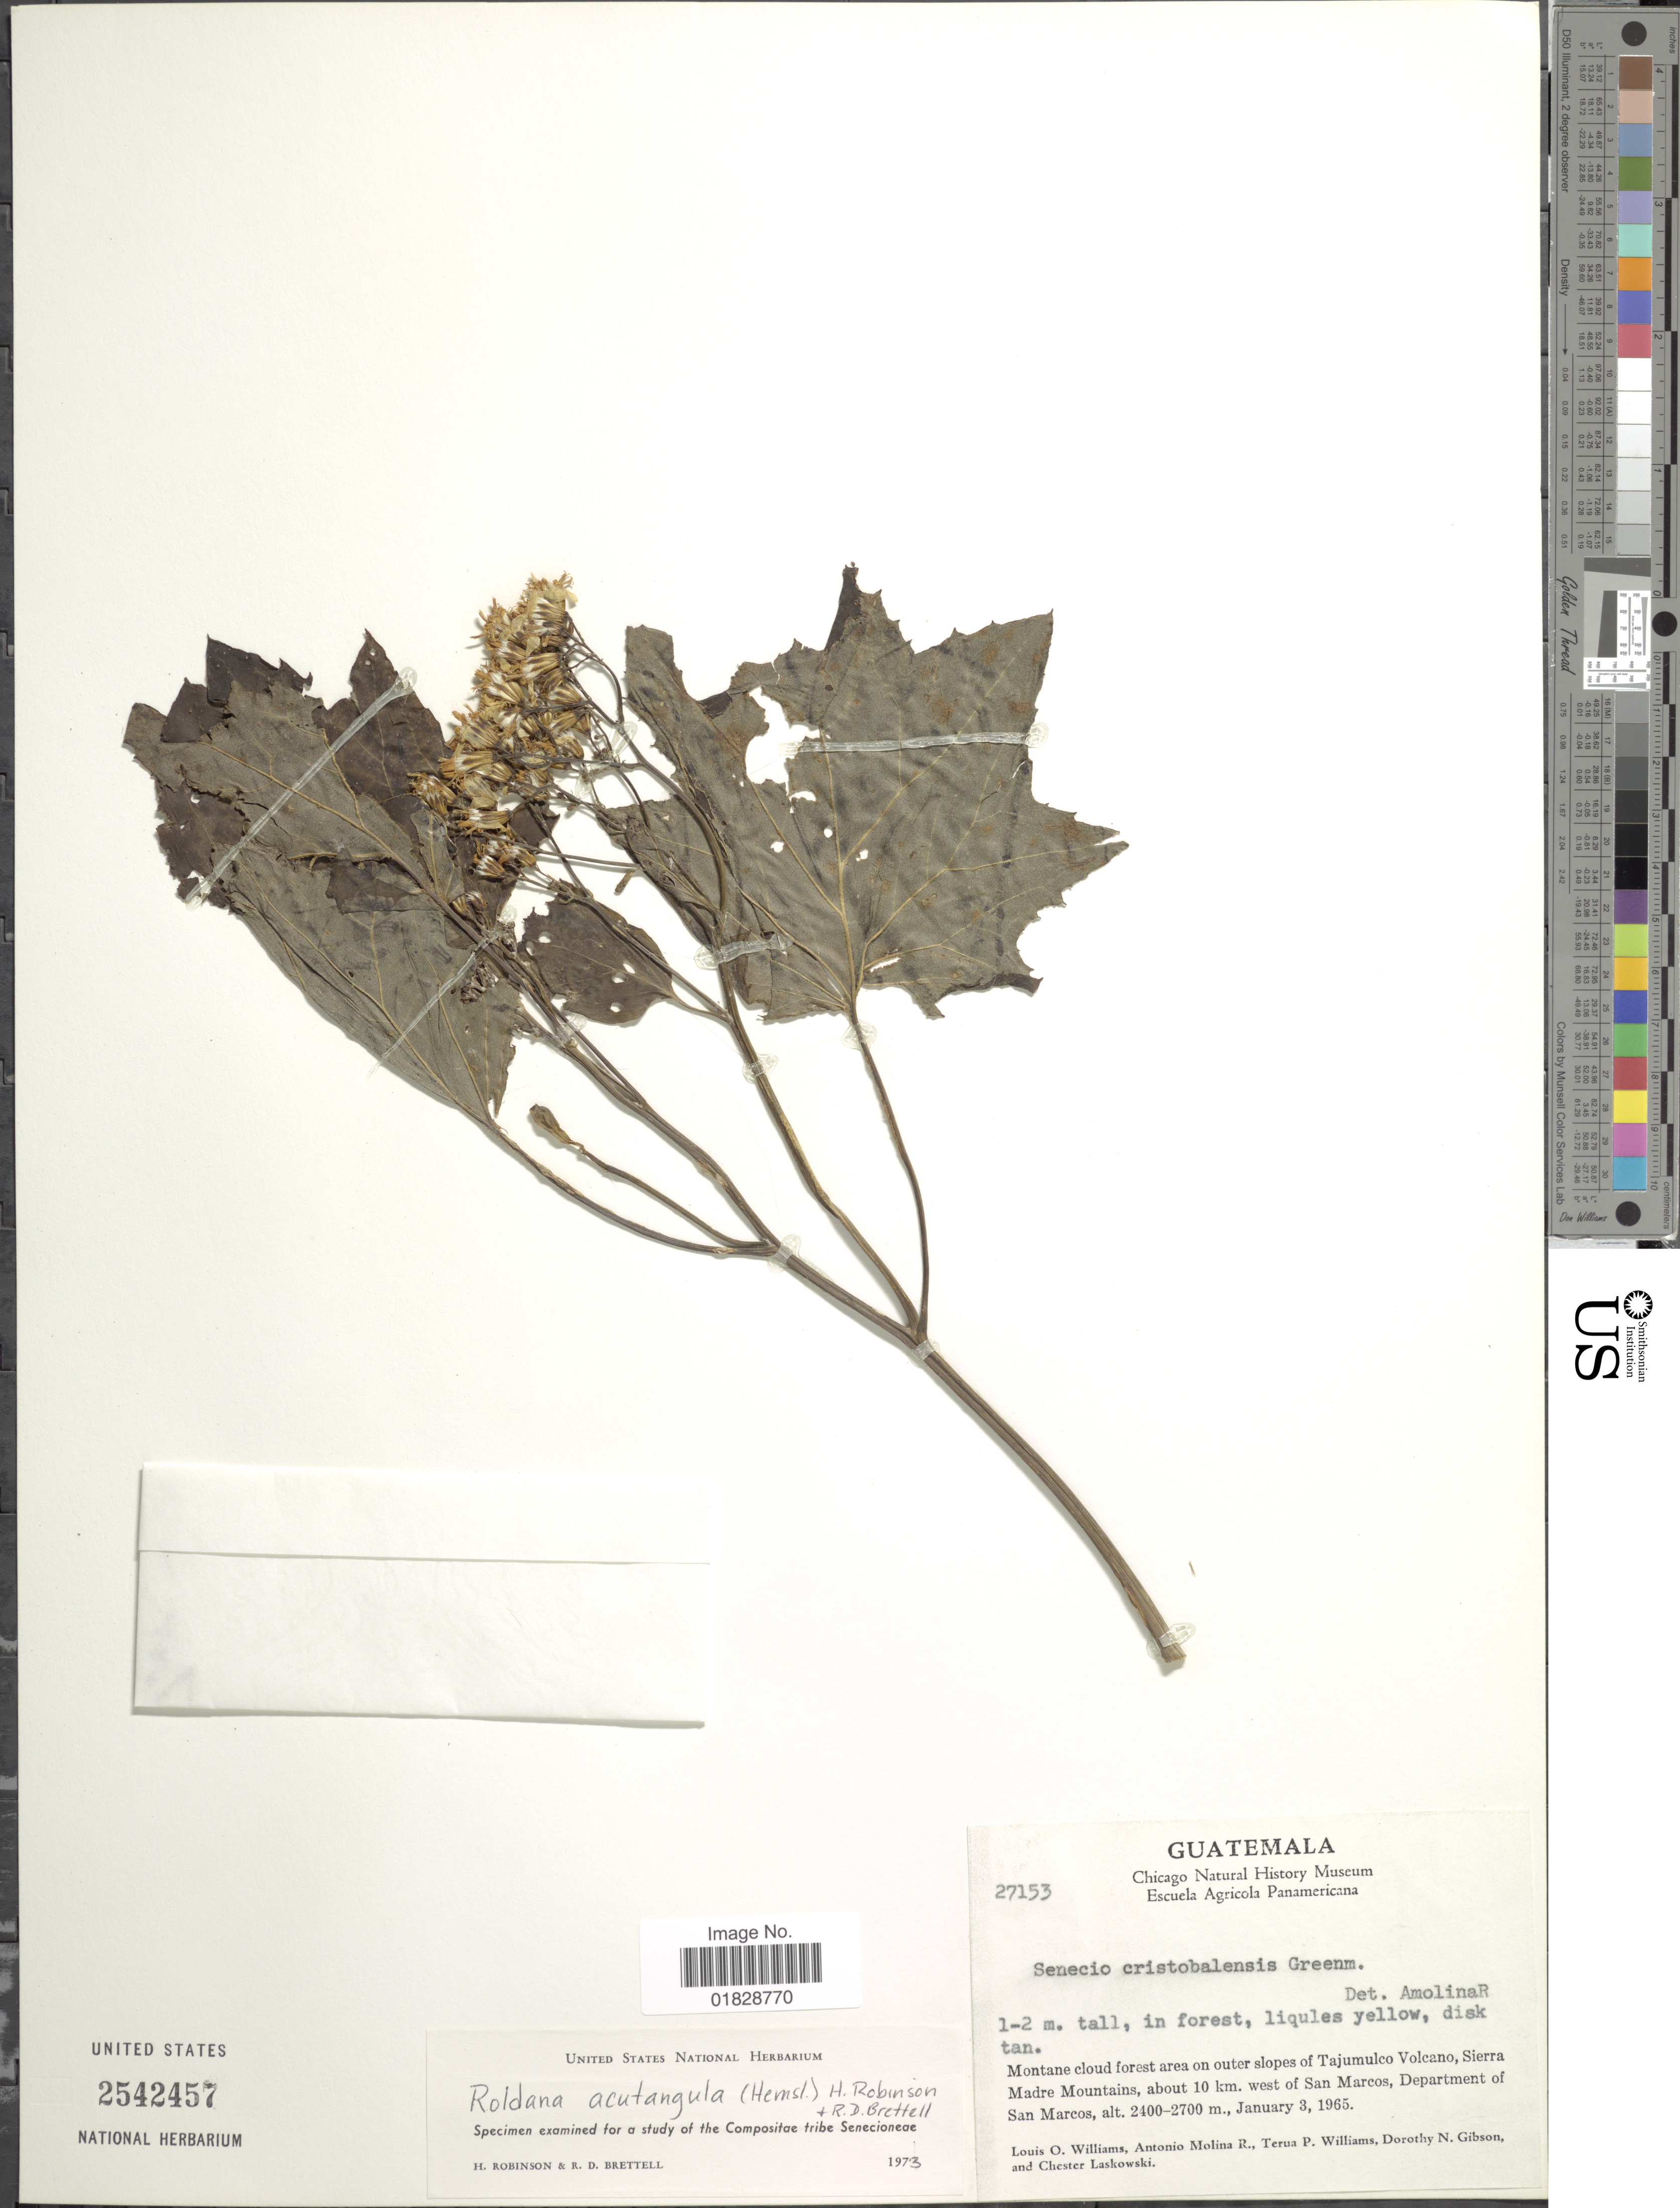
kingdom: Plantae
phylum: Tracheophyta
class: Magnoliopsida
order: Asterales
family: Asteraceae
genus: Roldana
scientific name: Roldana acutangula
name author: (Bertol.) H. Rob. & Brettell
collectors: L. O. Williams, A. Molina R., T. P. Williams, D. N. Gibson & C. Laskowski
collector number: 27153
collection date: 1965-01-03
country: Guatemala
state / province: San Marcos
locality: Montane cloud forest area on outer slopes of Tajumulco Volcano, Sierra Madre Mountains, about 10 km. west of San Marcos, Department of San Marcos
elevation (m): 2400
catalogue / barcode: US 2542457